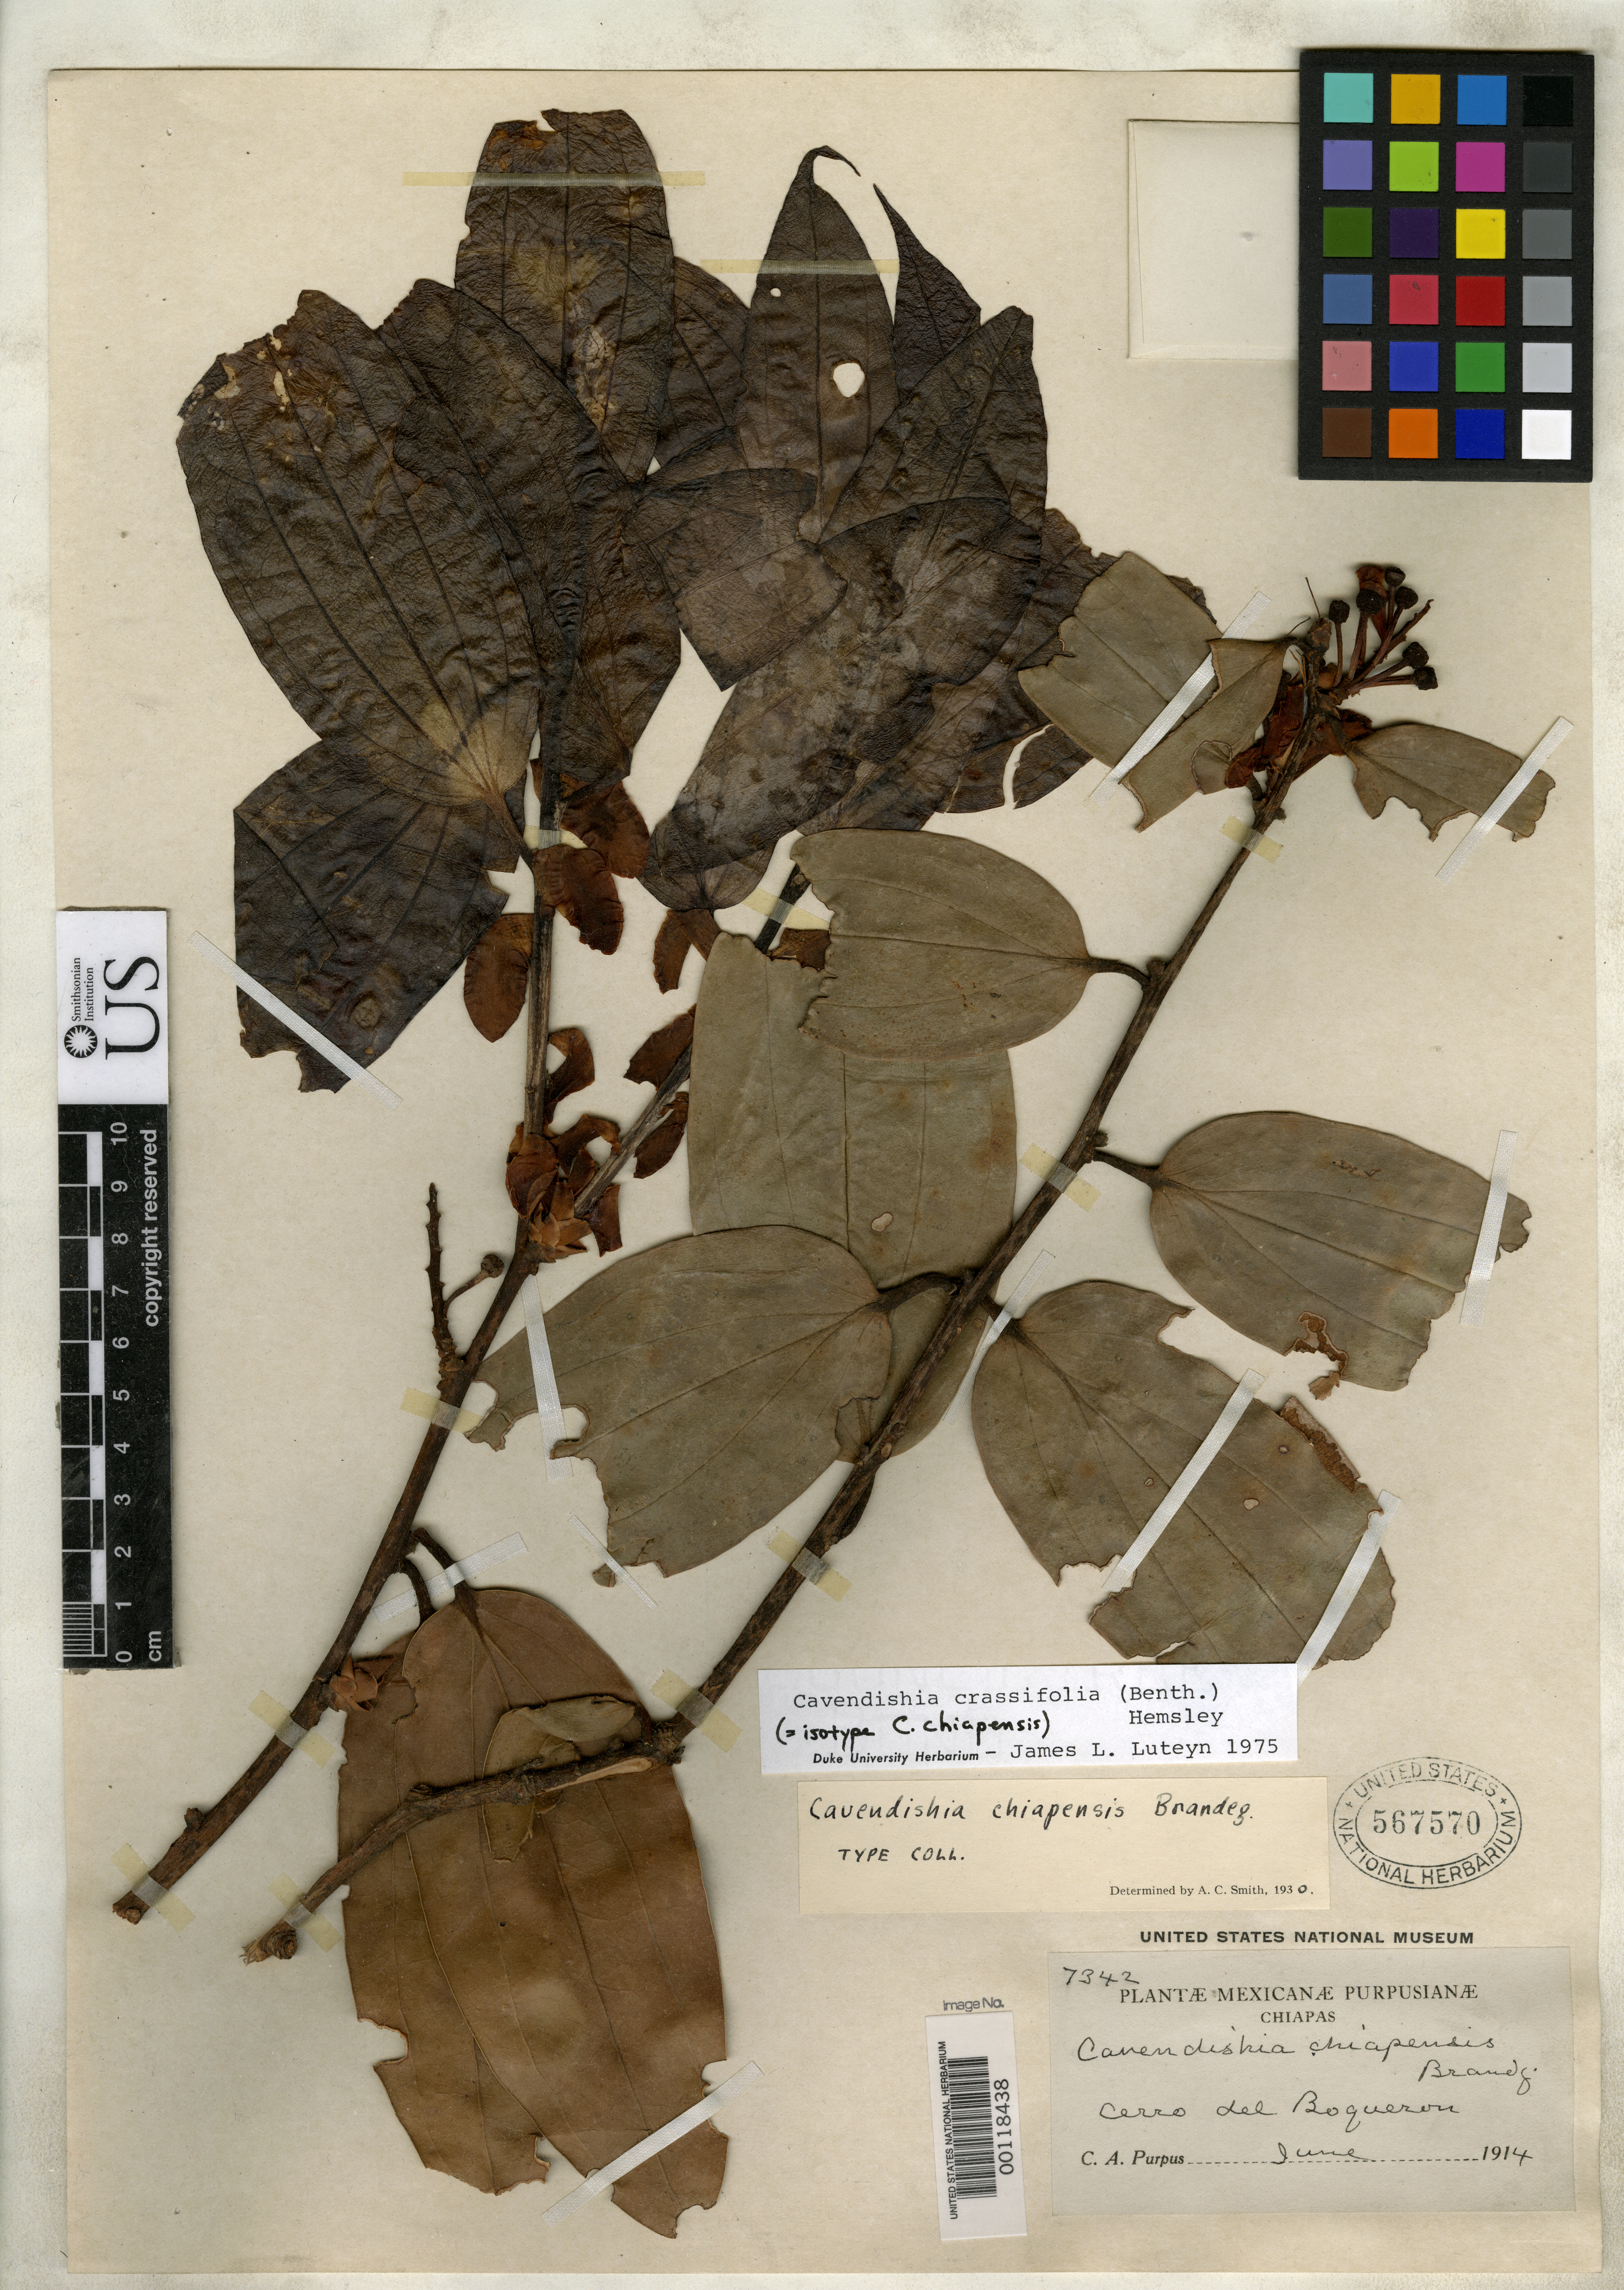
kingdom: Plantae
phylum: Tracheophyta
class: Magnoliopsida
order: Ericales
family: Ericaceae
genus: Cavendishia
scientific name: Cavendishia chiapensis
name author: Brandegee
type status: Isotype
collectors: C. A. Purpus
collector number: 7342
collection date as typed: Jun 1914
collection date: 1914-06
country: Mexico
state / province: Chiapas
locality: Cerro del Boqueron.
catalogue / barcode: US 567570